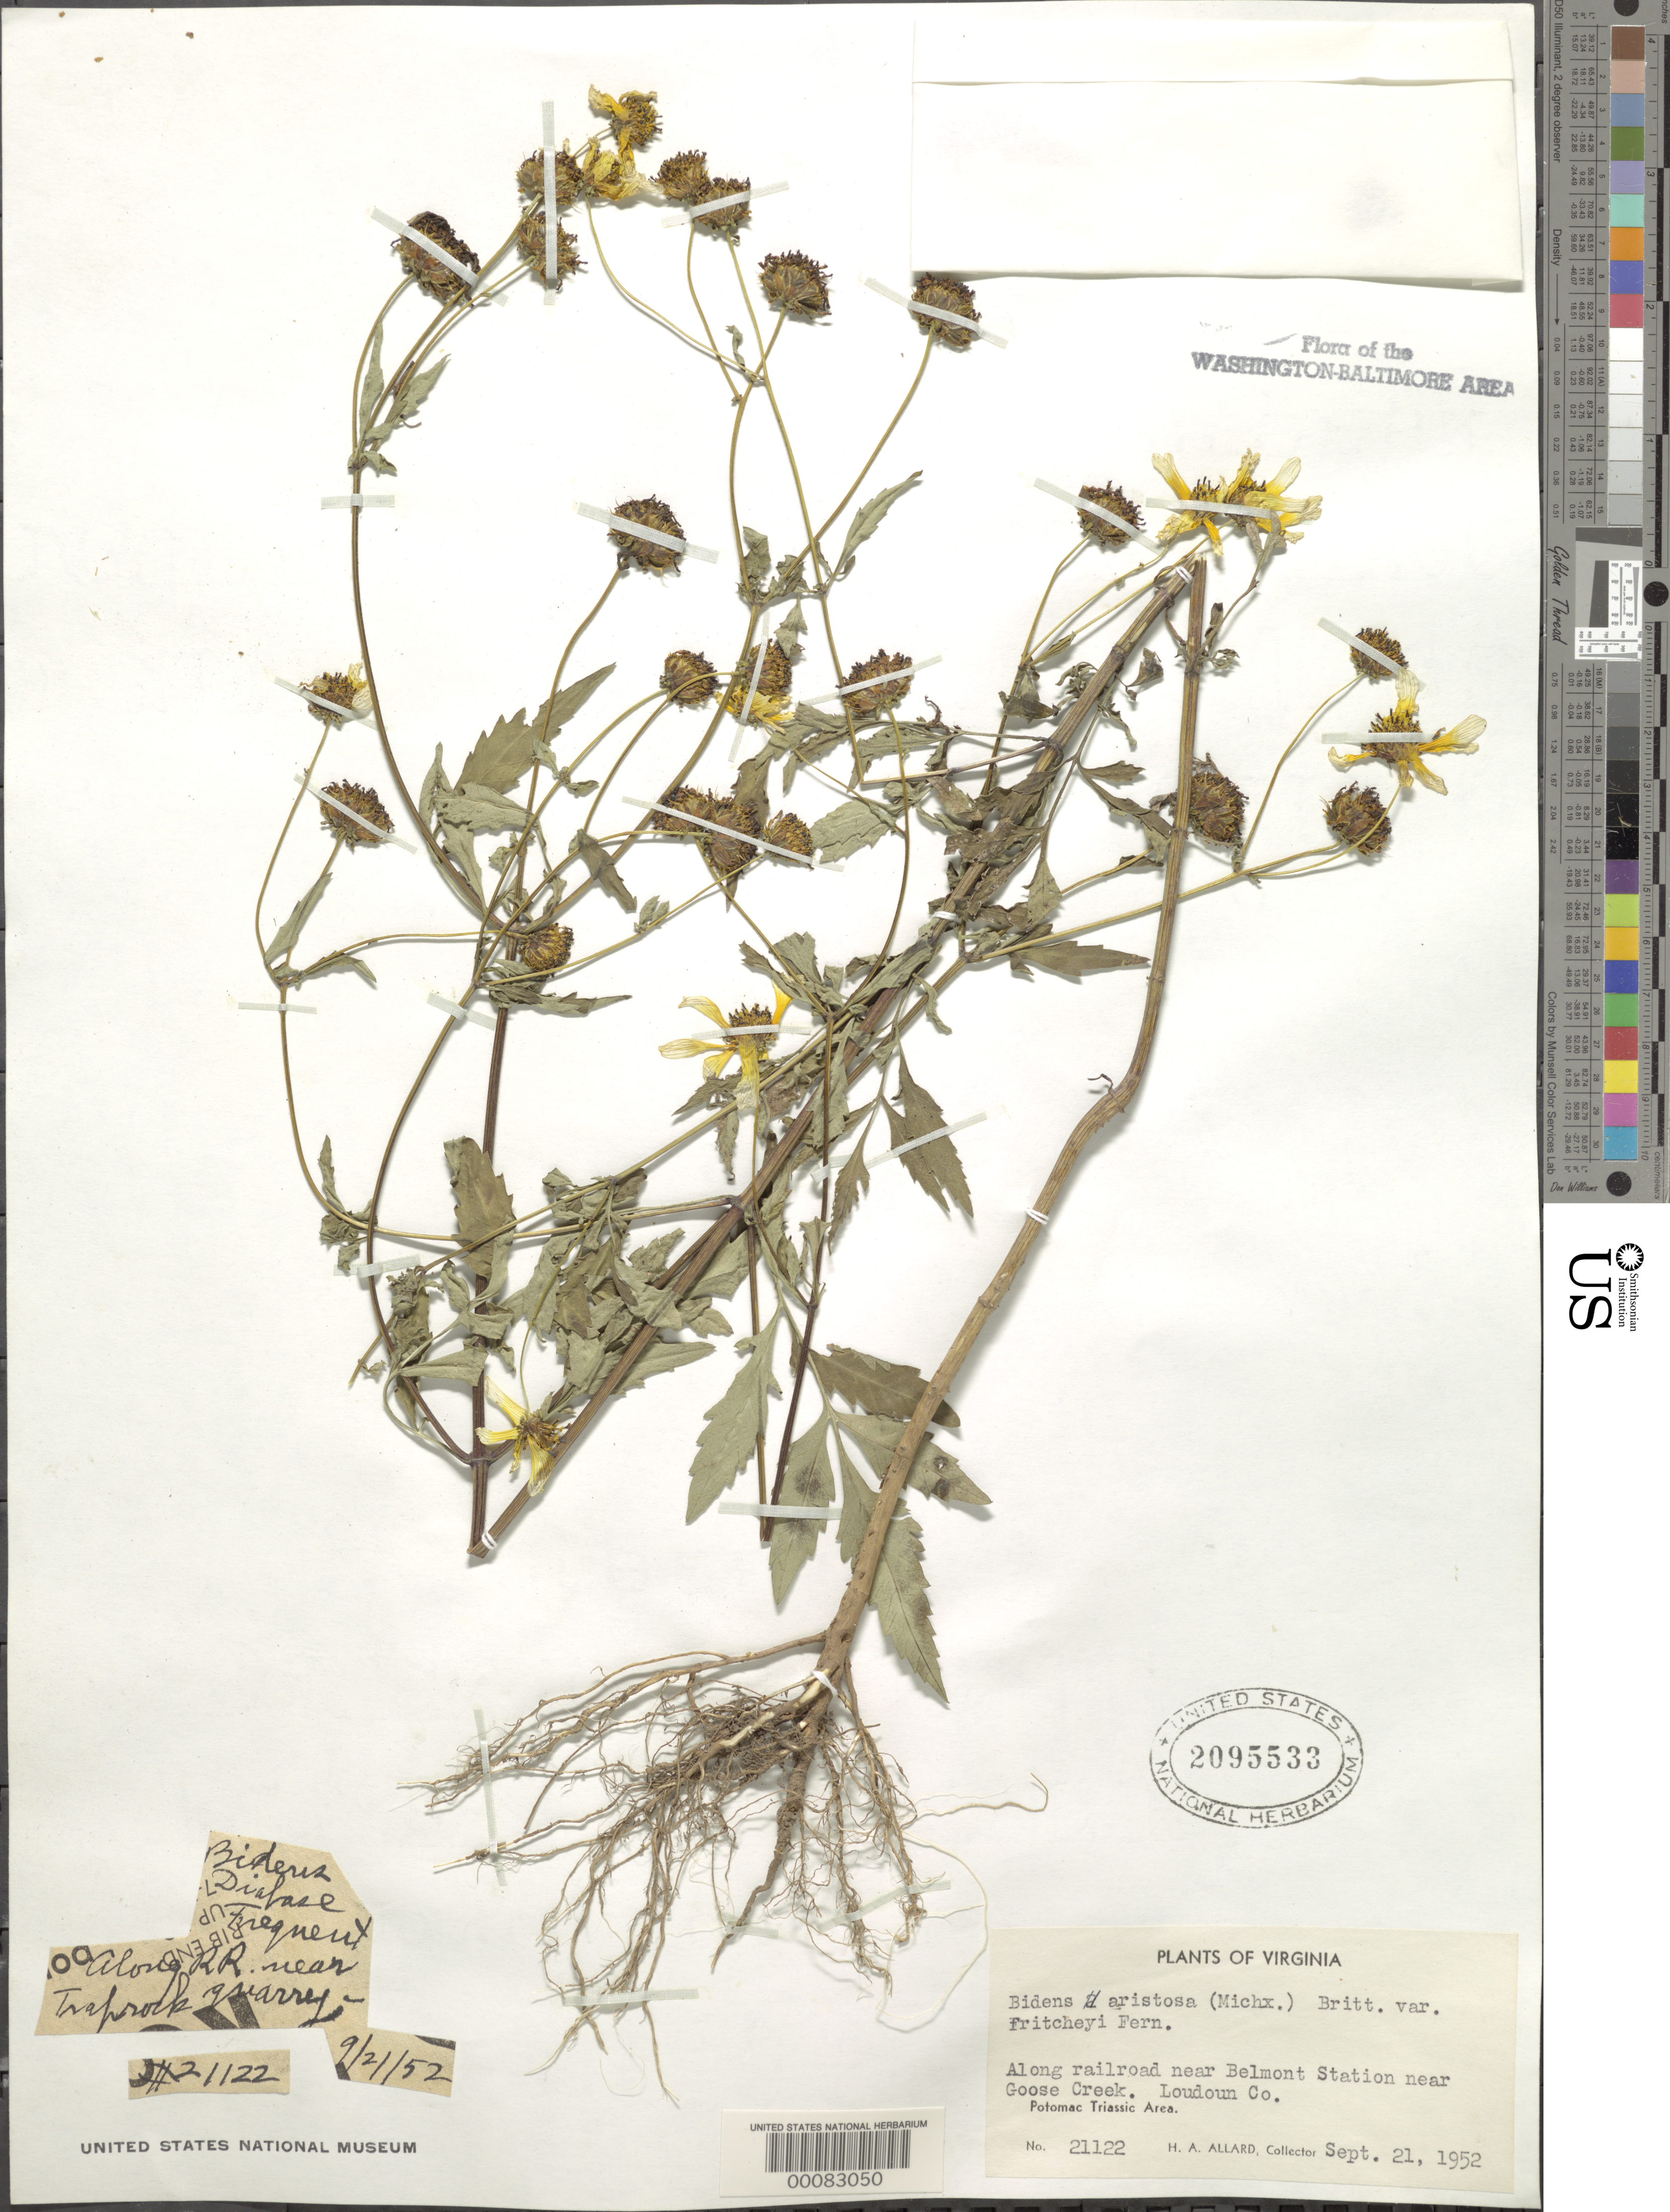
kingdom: Plantae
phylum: Tracheophyta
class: Magnoliopsida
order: Asterales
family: Asteraceae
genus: Bidens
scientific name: Bidens aristosa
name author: (Michx.) Britton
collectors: H. A. Allard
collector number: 21122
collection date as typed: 21 Sep 1952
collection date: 1952-09-21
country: United States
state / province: Virginia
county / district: Loudoun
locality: Near Goose Creek above Belmont Station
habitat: Railroad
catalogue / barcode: US 2095533